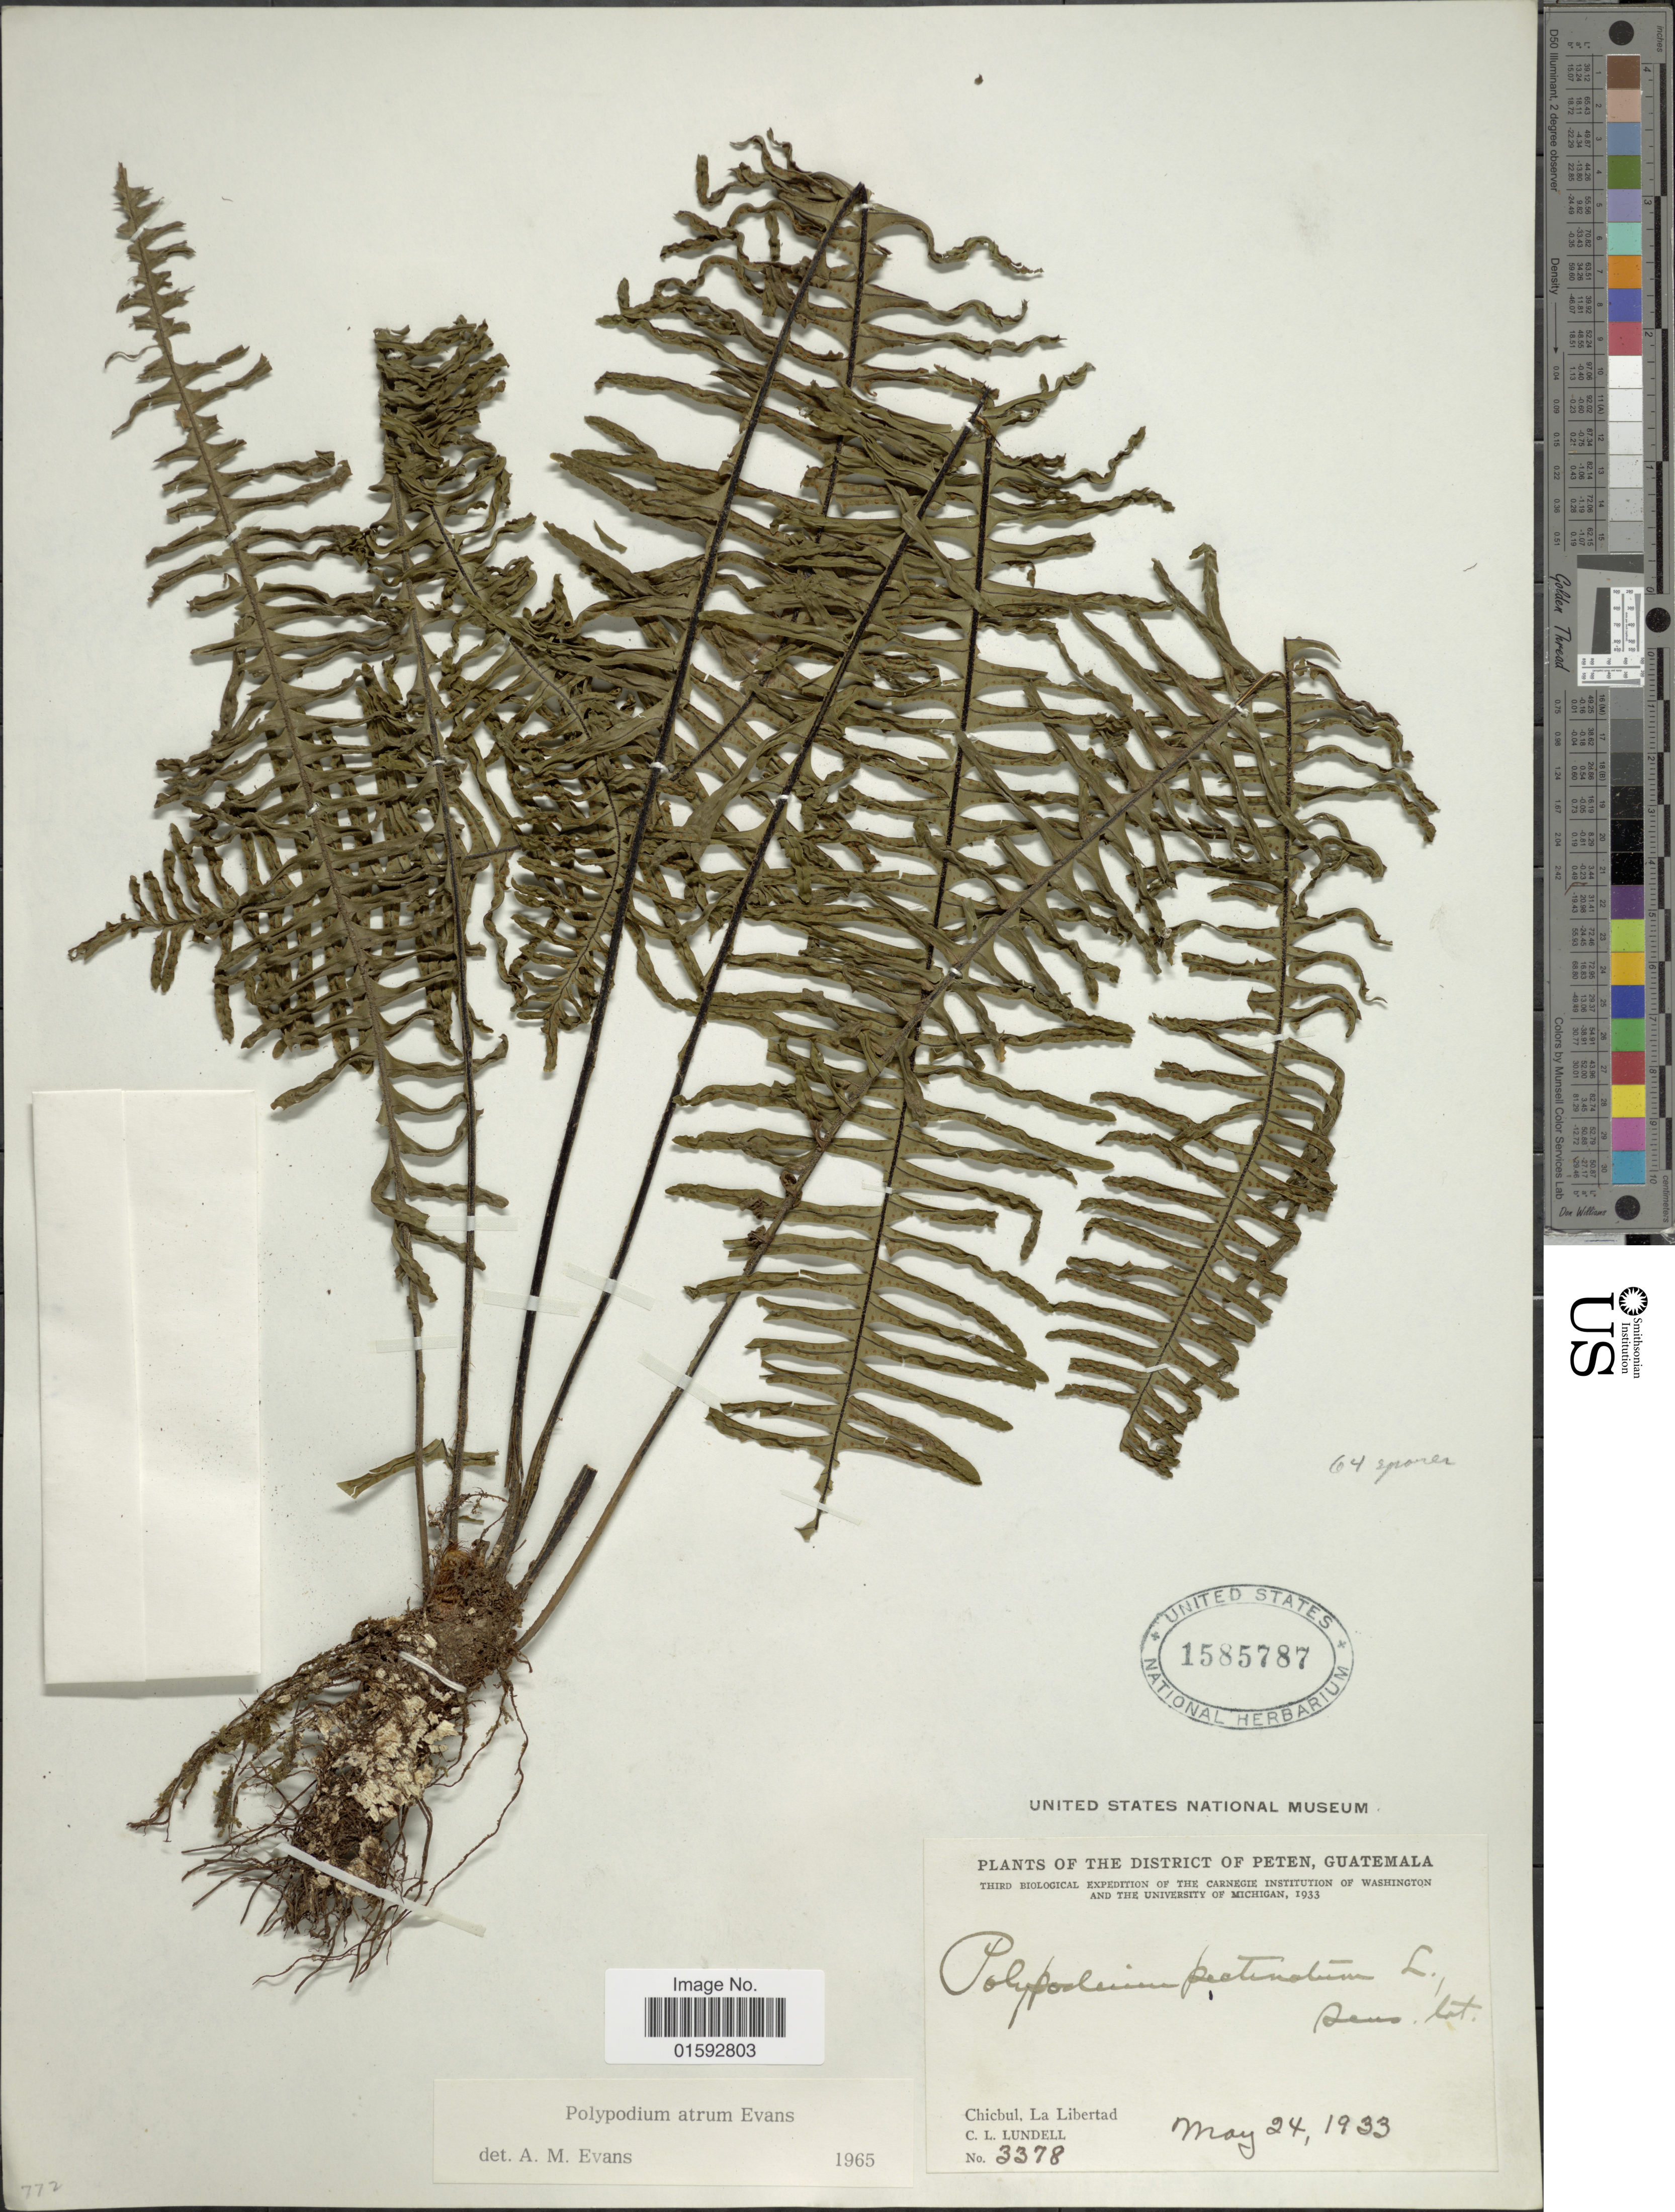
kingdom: Plantae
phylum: Tracheophyta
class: Polypodiopsida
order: Polypodiales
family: Polypodiaceae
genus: Pecluma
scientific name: Pecluma atra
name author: (Rosenst.) M.G. Price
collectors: C. L. Lundell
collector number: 3378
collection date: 1933-05-24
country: Guatemala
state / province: El Petén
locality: Chicbul, La Libertad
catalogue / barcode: US 1585787